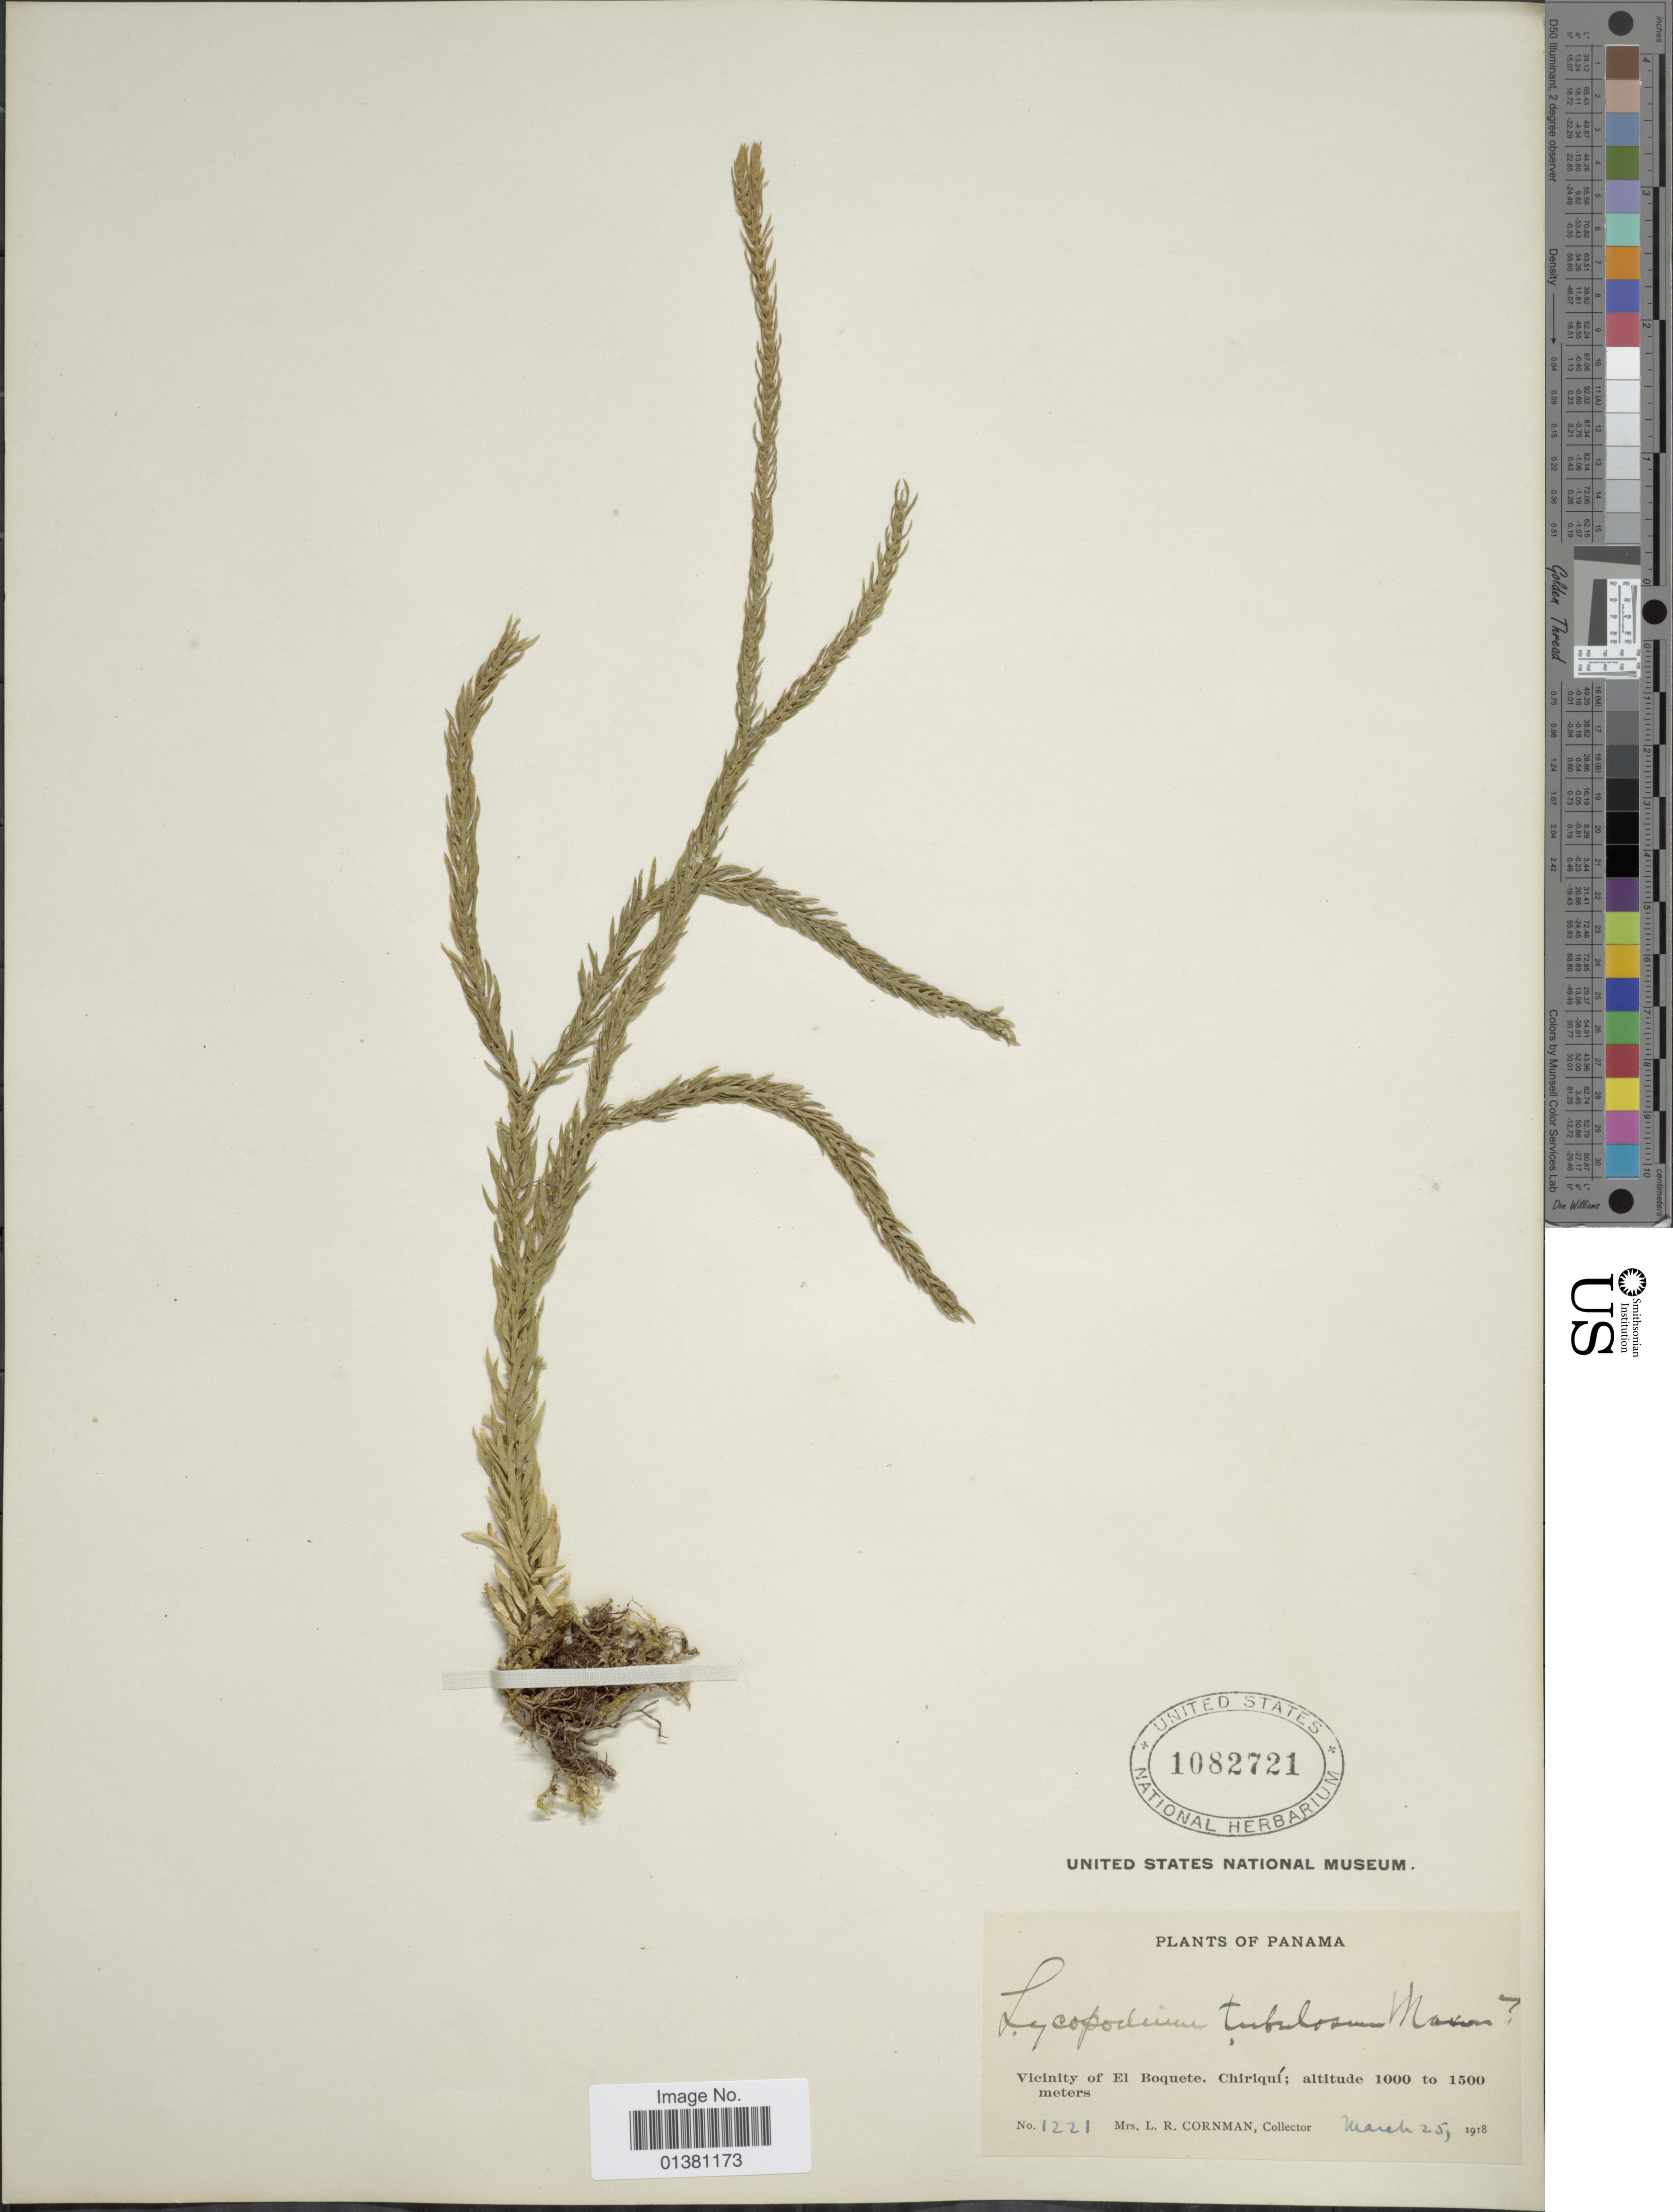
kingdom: Plantae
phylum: Tracheophyta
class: Lycopodiopsida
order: Lycopodiales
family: Lycopodiaceae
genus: Phlegmariurus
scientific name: Phlegmariurus tubulosus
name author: (Maxon) B. Øllg.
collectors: L. Cornman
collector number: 1221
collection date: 1918-03-25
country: Panama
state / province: Chiriqui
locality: Vicinity of El Boquete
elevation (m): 1000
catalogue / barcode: US 1082721